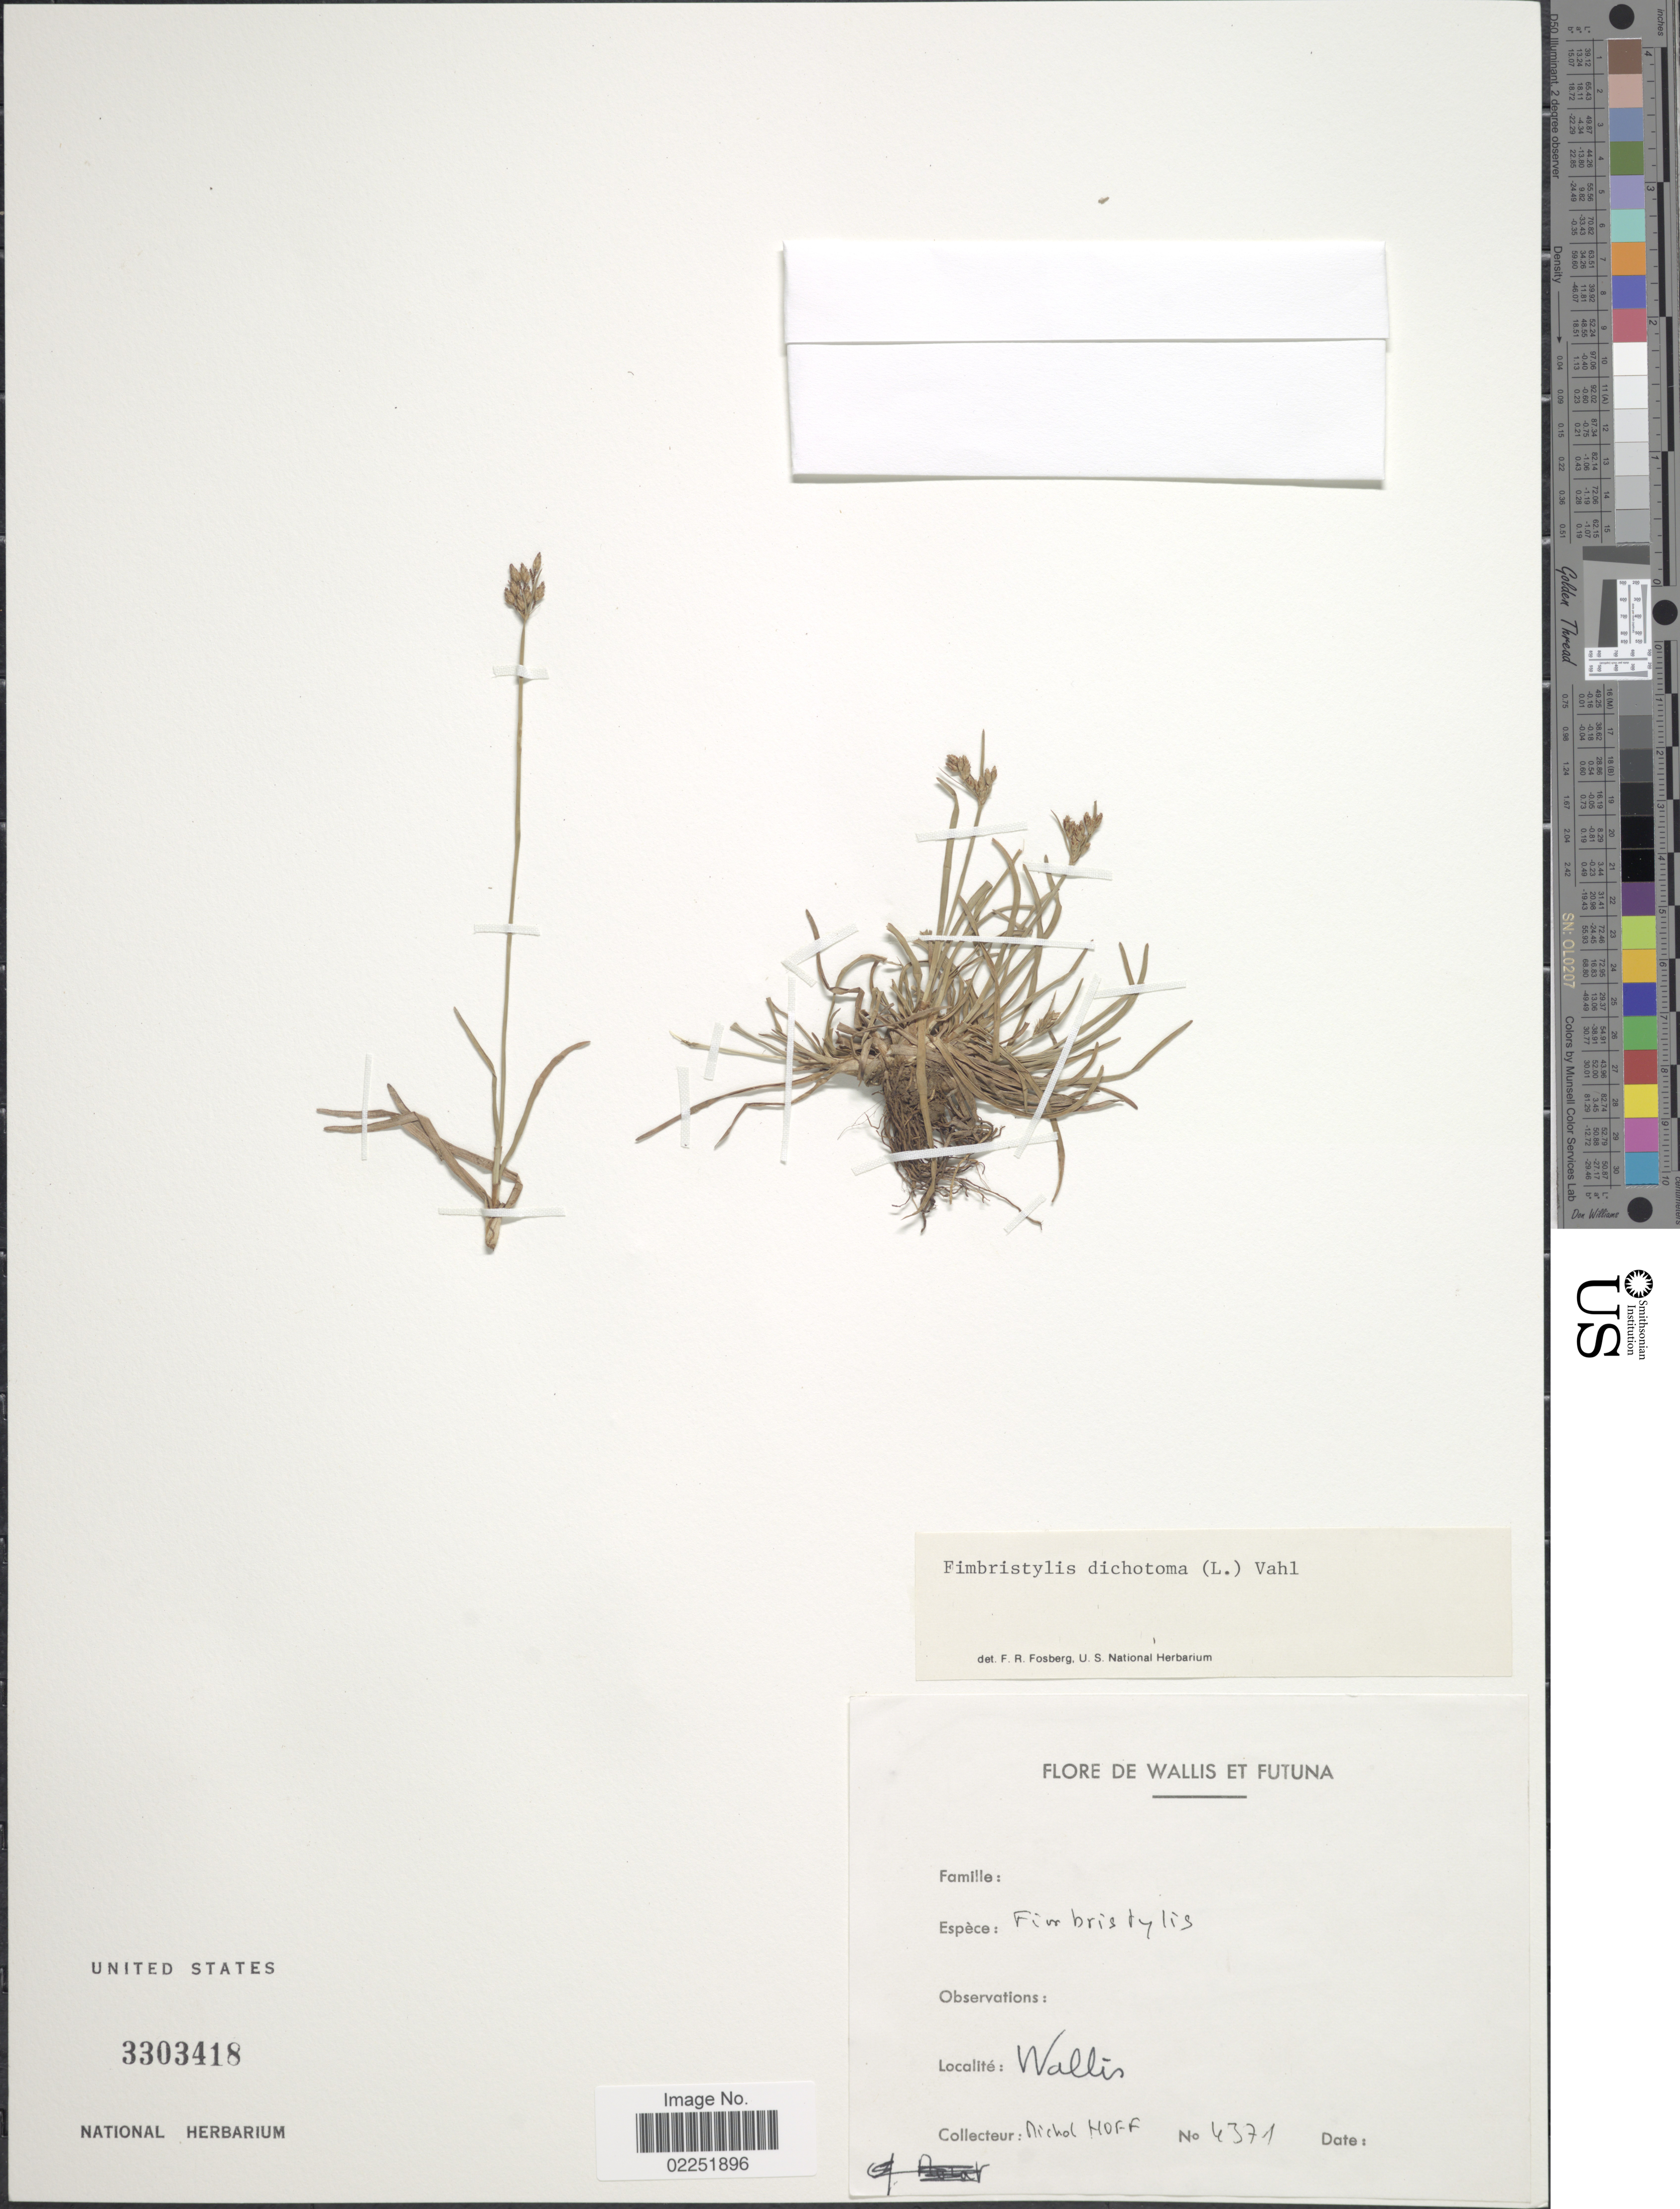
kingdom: Plantae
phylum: Tracheophyta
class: Liliopsida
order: Poales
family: Cyperaceae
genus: Fimbristylis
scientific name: Fimbristylis dichotoma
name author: (L.) Vahl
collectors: N. Hoff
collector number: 4371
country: Wallis and Futuna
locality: Wallis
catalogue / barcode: US 3303418